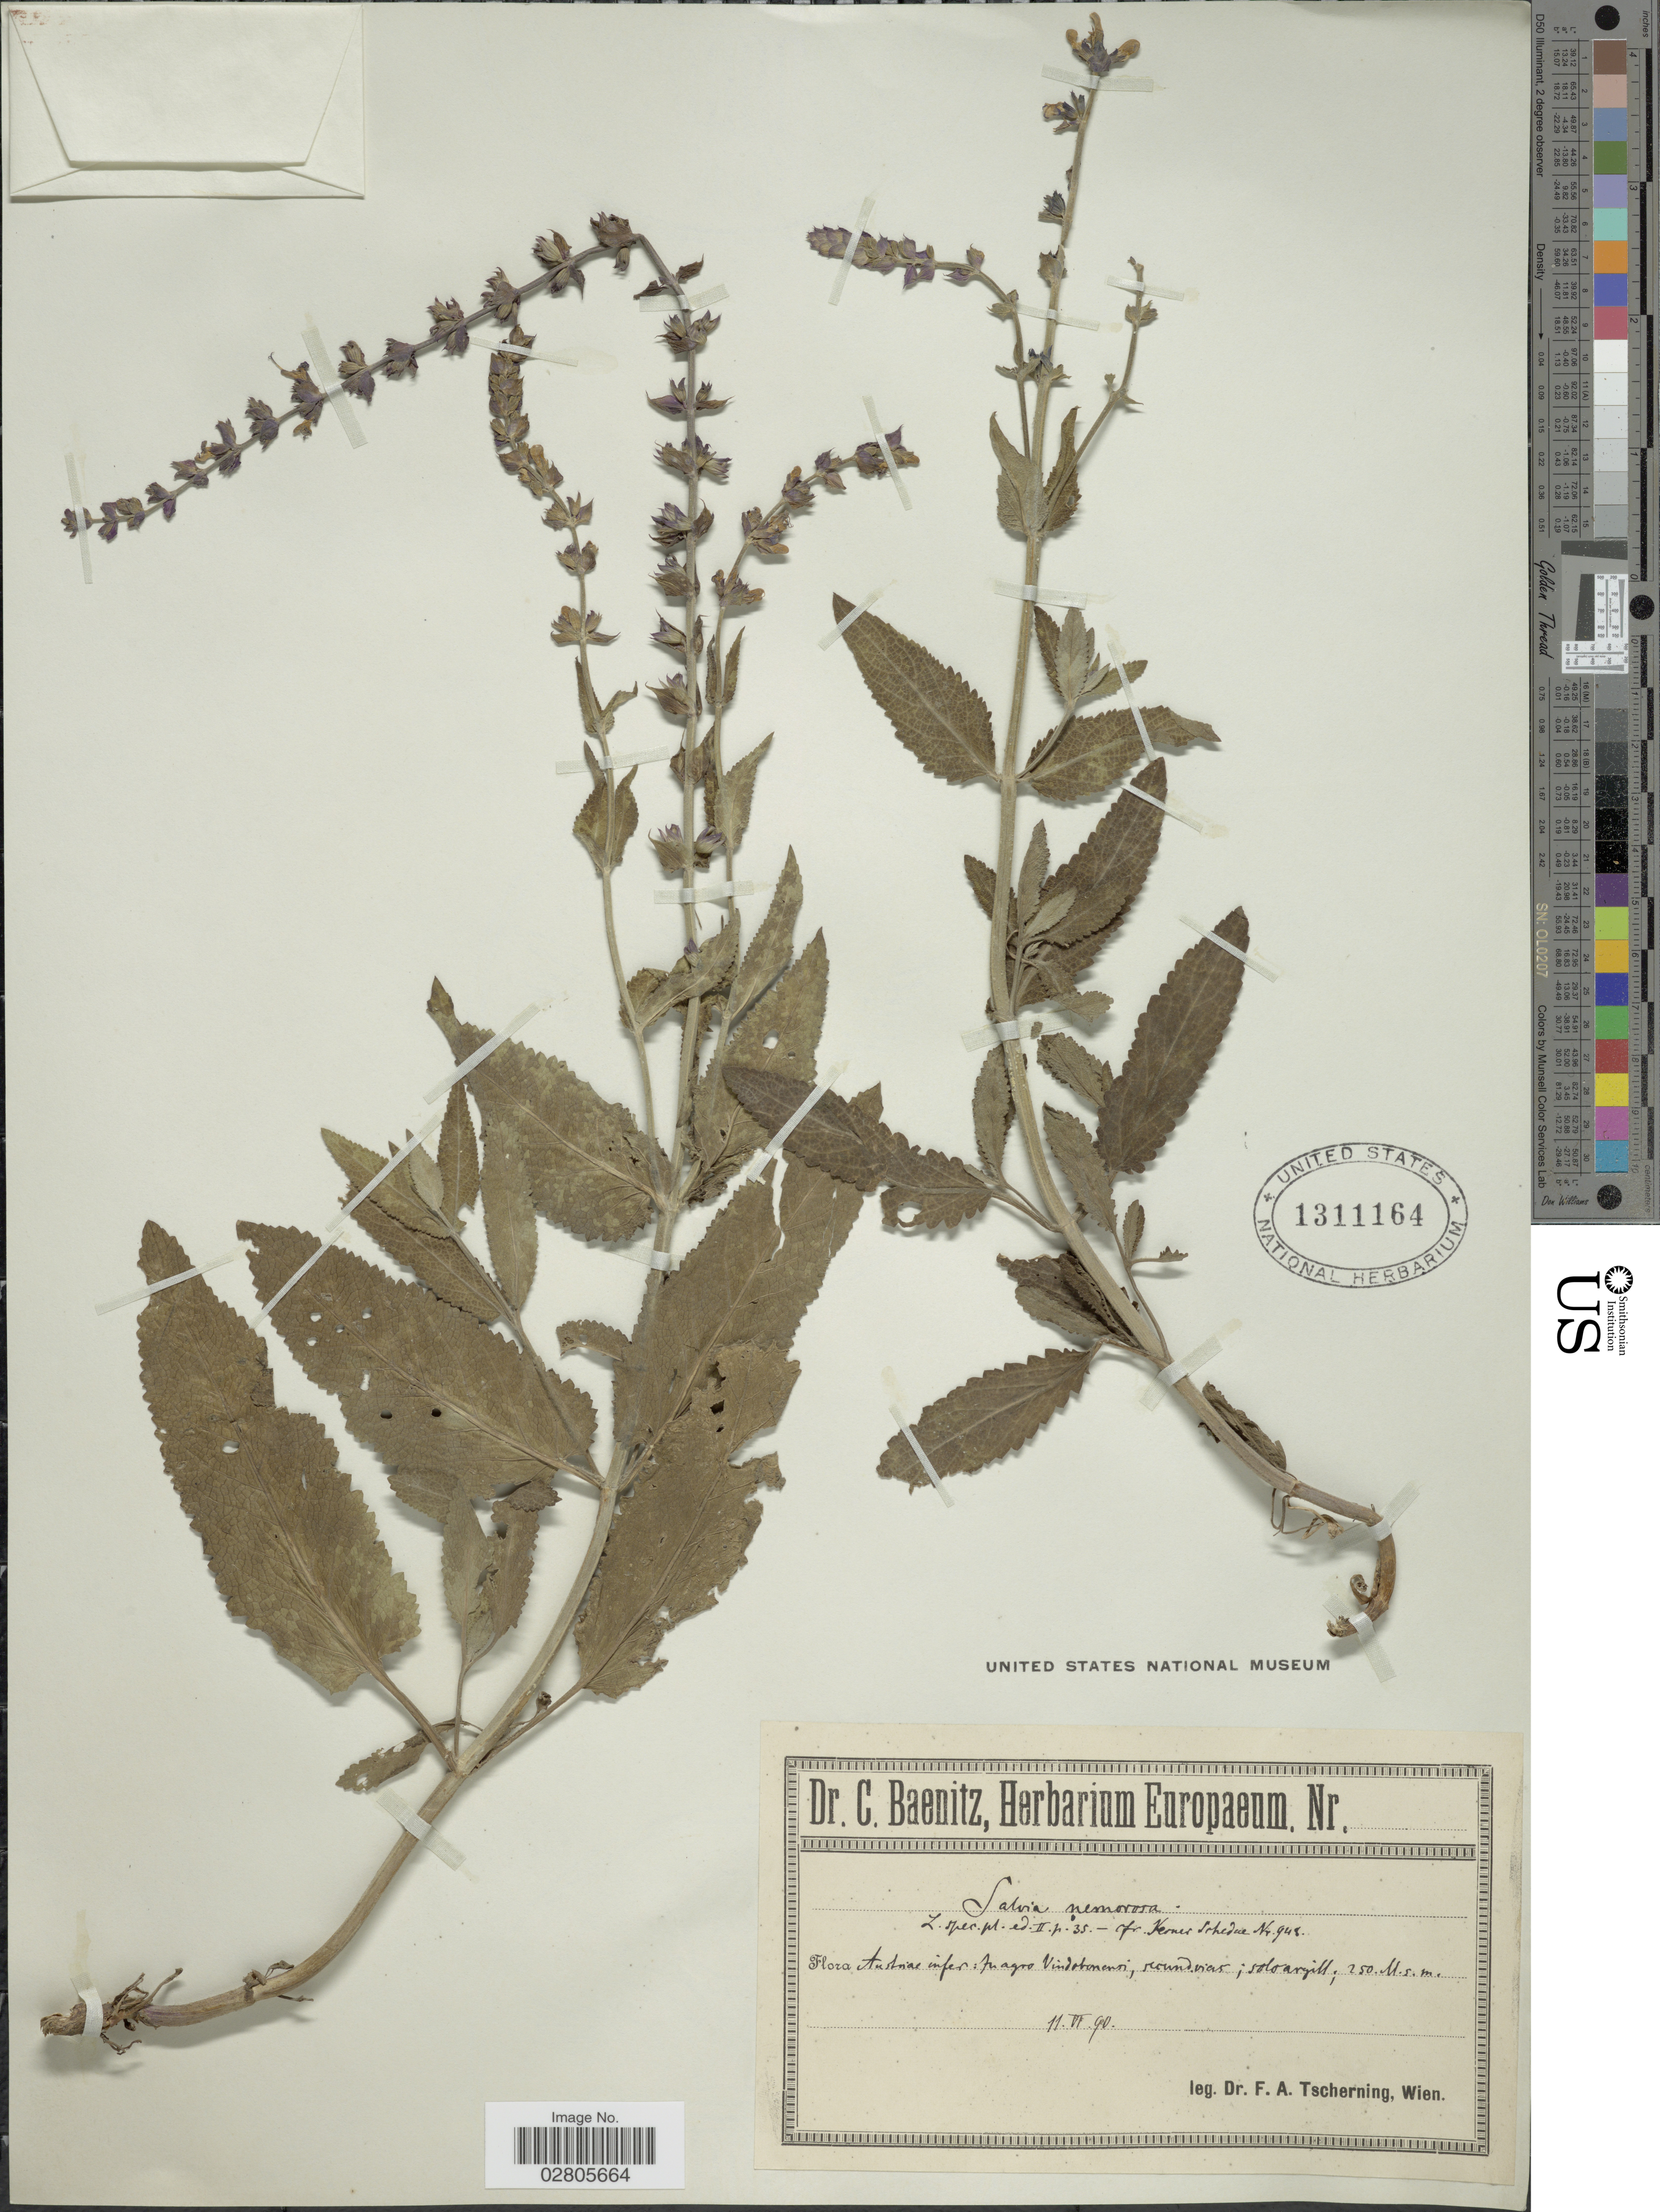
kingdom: Plantae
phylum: Tracheophyta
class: Magnoliopsida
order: Lamiales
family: Lamiaceae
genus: Salvia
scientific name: Salvia nemorosa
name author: L.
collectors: F. A. Tscherning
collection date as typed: Transcribed d/m/y: 11/6/90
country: Austria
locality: Austriae infer: fr. agro Vindobonensi, roundviers; solo argill.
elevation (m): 250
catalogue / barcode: US 1311164